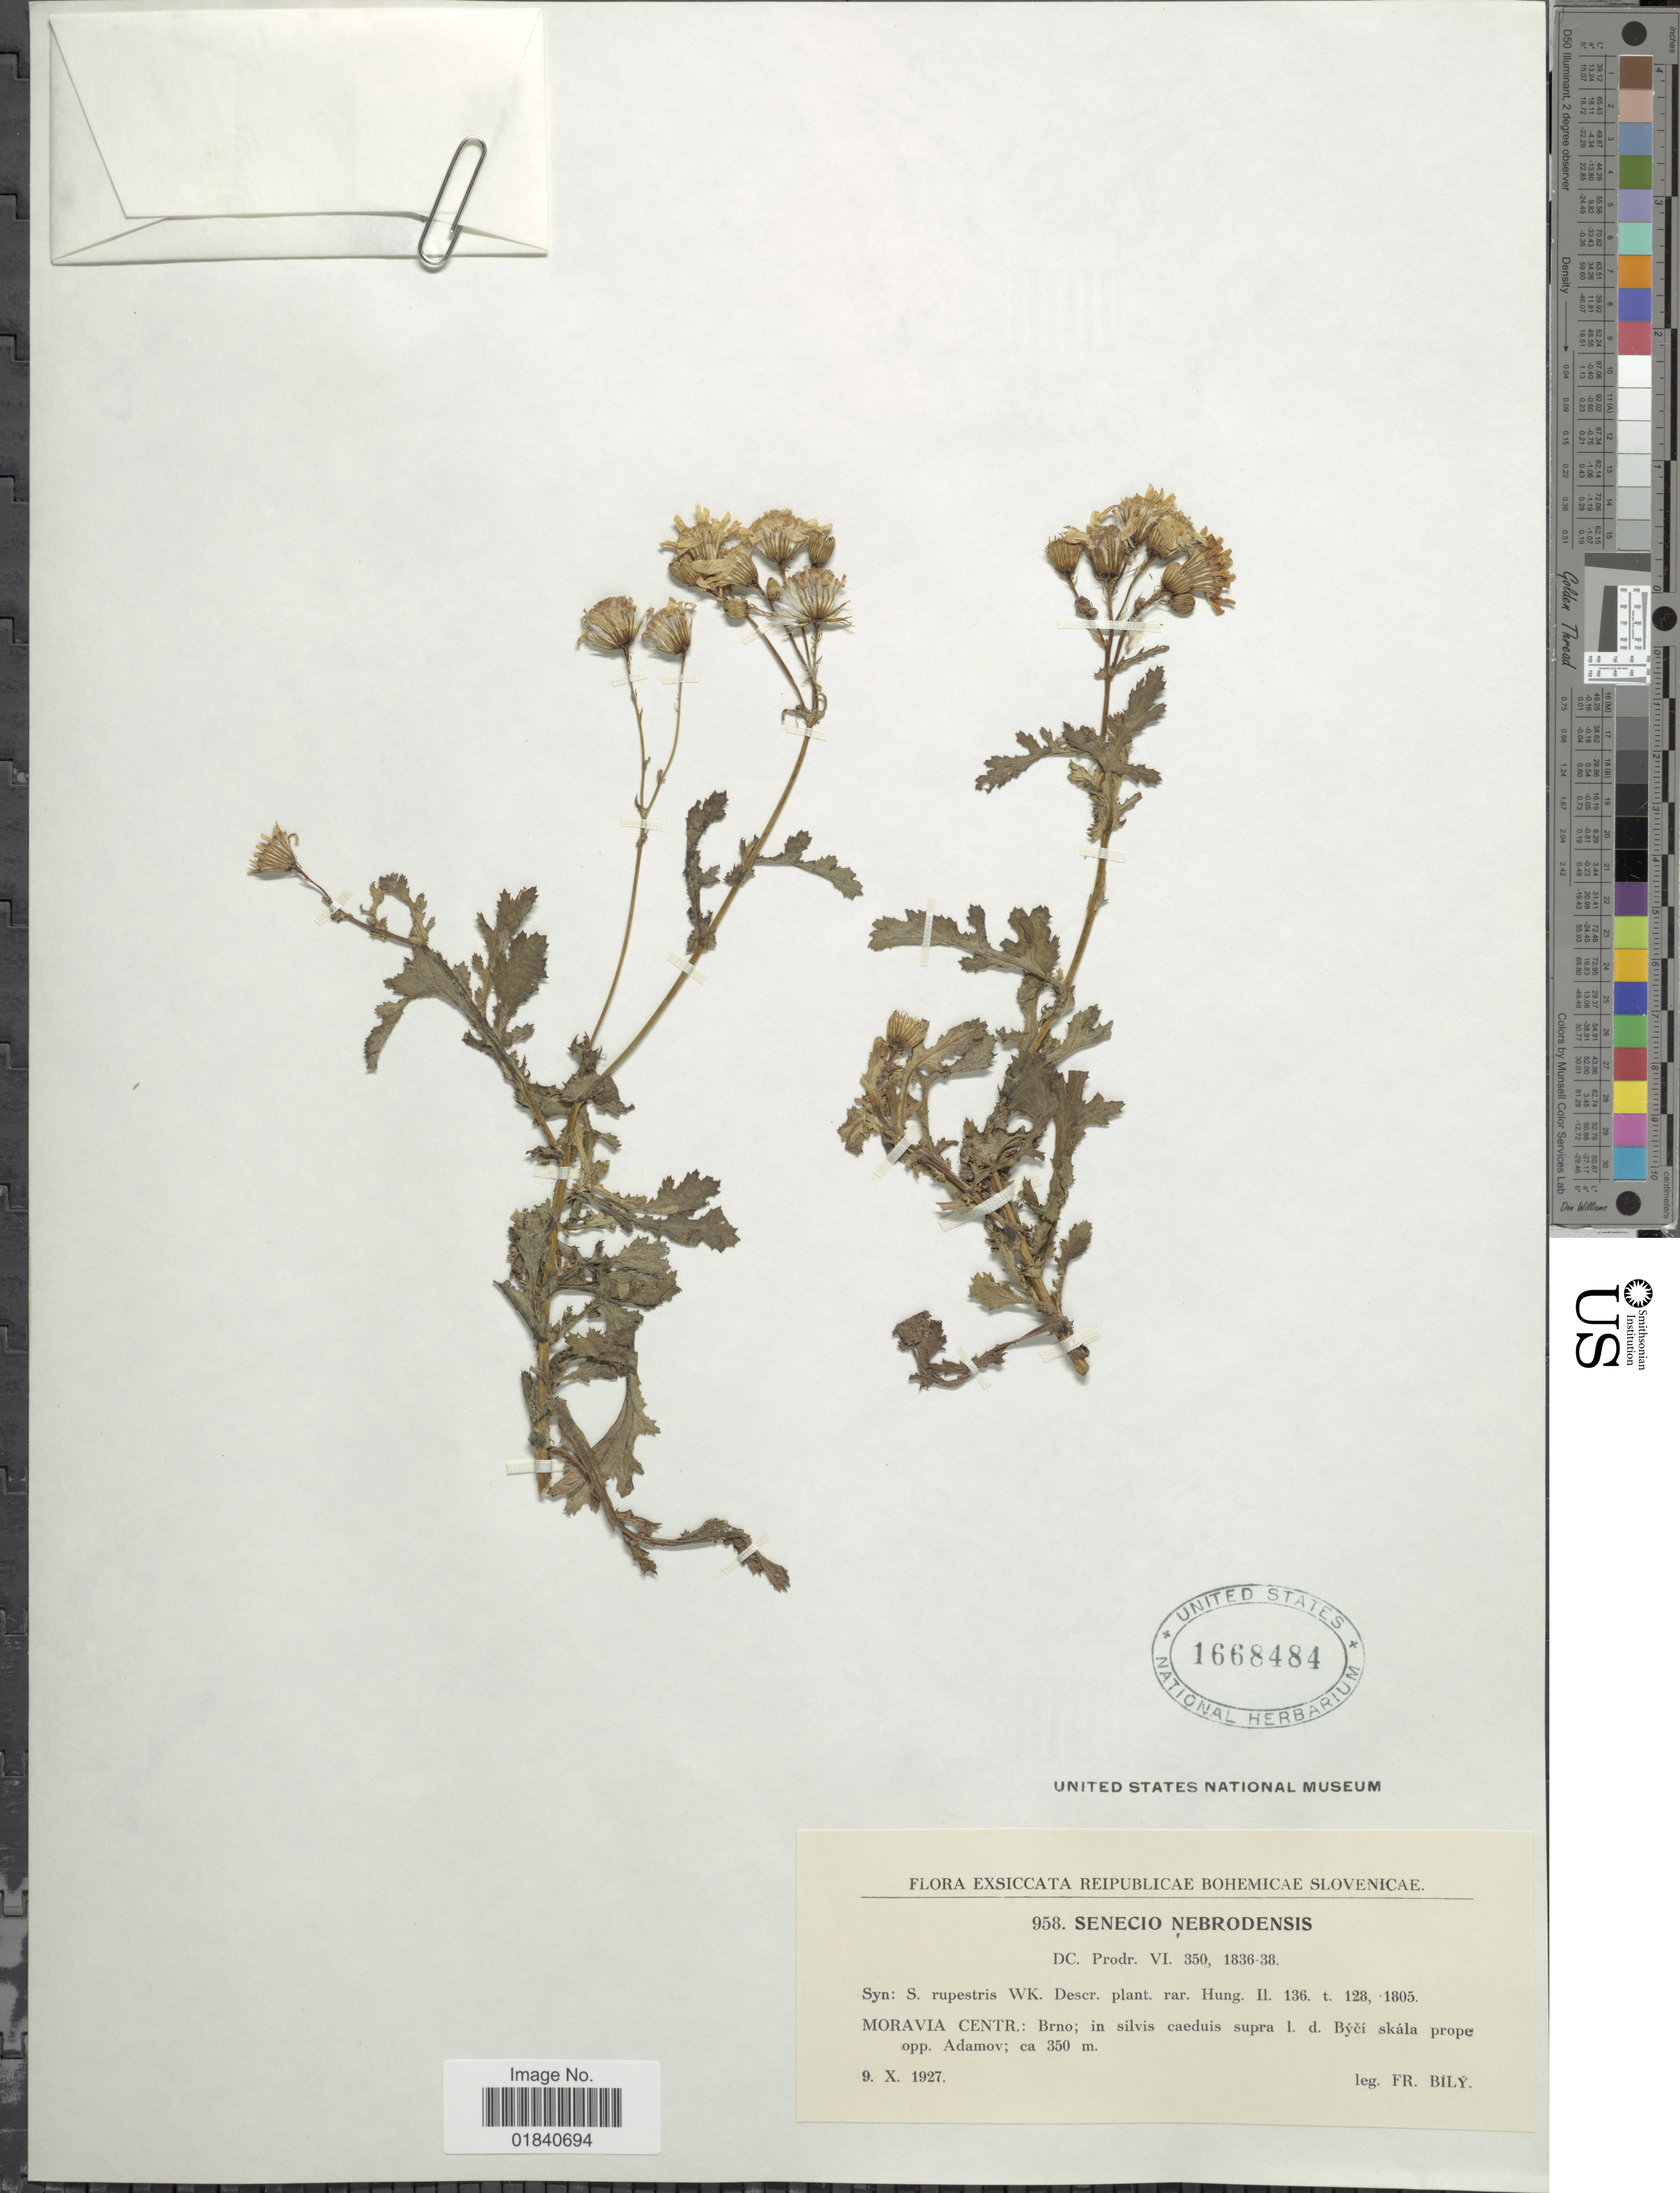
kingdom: Plantae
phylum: Tracheophyta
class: Magnoliopsida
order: Asterales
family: Asteraceae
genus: Senecio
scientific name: Senecio nebrodensis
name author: L.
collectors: F. Bily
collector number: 958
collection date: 1927-10-09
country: Slovakia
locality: Reipublicae Bohemicae Slovenicae. Moravia Centr.: Brno; in silvis caeduis supra l. d. Bycí skála prope opp. Adamov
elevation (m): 350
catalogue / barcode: US 1668484